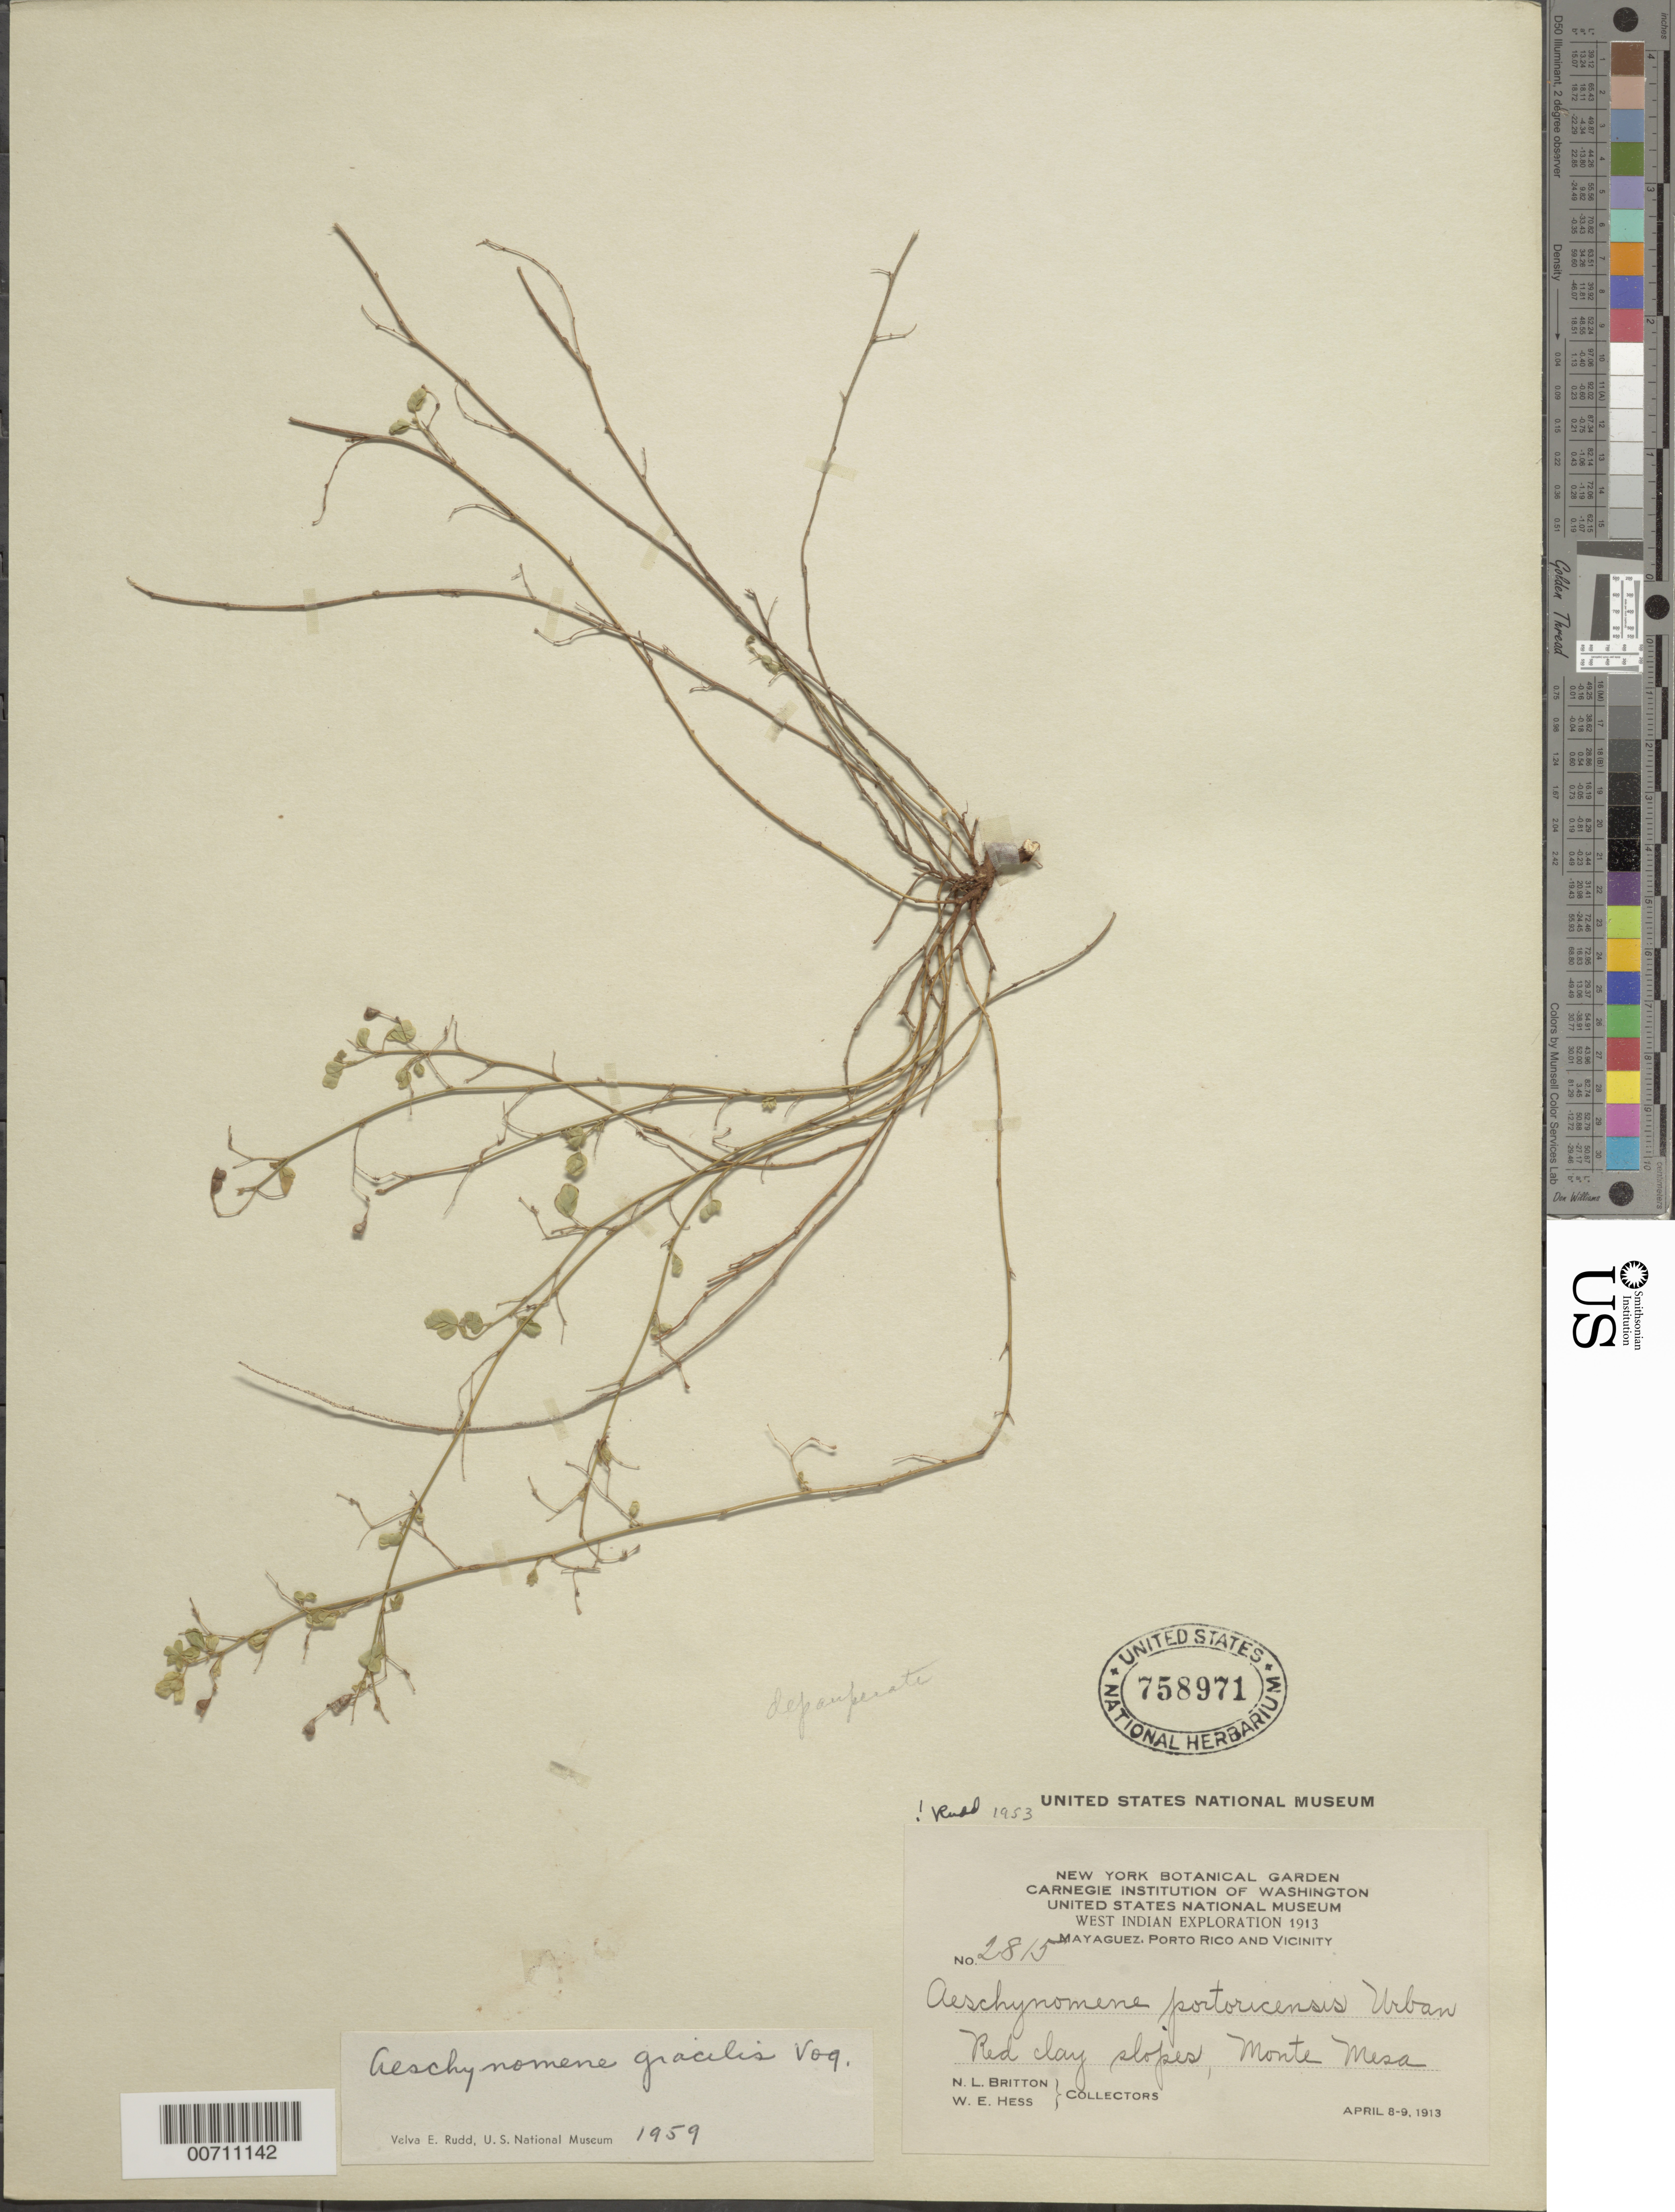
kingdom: Plantae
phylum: Tracheophyta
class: Magnoliopsida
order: Fabales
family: Fabaceae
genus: Aeschynomene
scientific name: Aeschynomene gracilis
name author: Voq.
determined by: Rudd, V. E.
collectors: N. Britton & W. Hess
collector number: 2815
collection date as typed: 08 Apr 1913 and 09 Apr 1913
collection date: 1913-04-08,1913-04-09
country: Puerto Rico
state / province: Mayaguez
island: Greater Antilles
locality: Monte Mesa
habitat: Red clay slopes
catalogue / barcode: US 758971